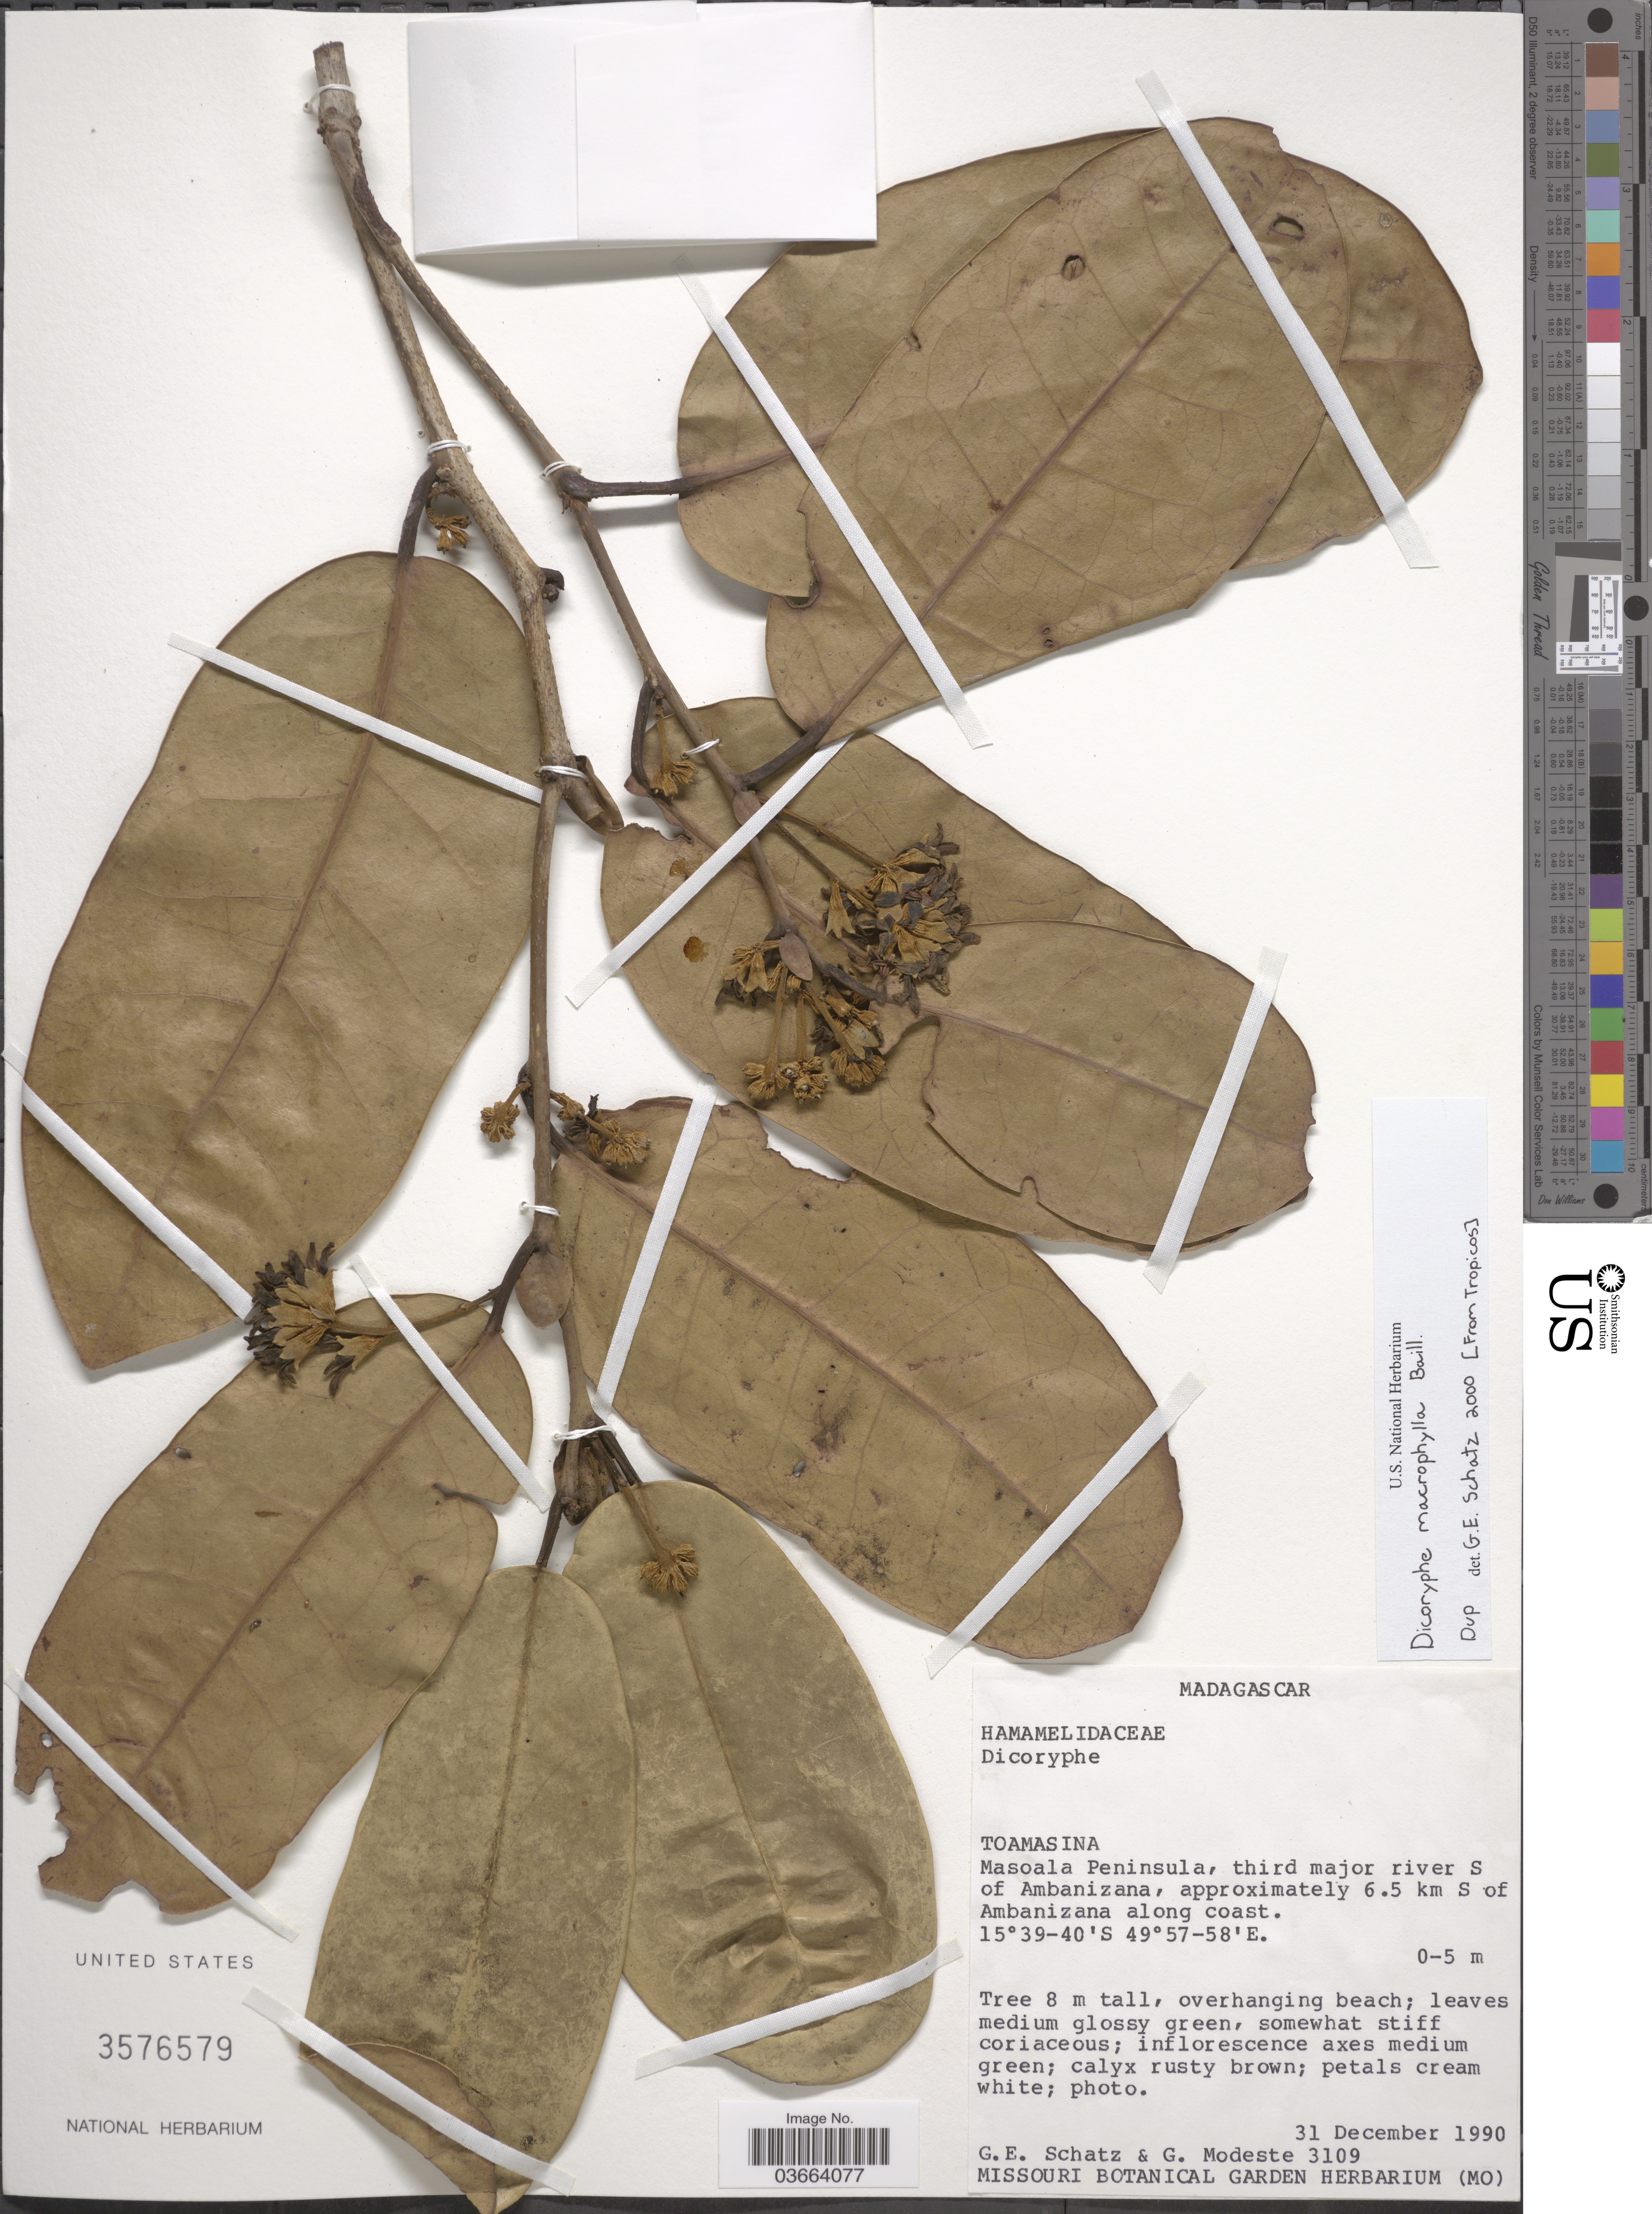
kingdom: Plantae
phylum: Tracheophyta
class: Magnoliopsida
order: Saxifragales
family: Hamamelidaceae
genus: Dicoryphe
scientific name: Dicoryphe macrophylla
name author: Baill.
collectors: G. Schatz & G. Modeste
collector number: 3109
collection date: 1990-12-31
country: Madagascar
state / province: Analanjirofo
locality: Masoala Peninsula, third major river S of Ambanizana, approximately 6.5 km S of Ambanizana along coast.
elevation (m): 0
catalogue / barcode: US 3576579